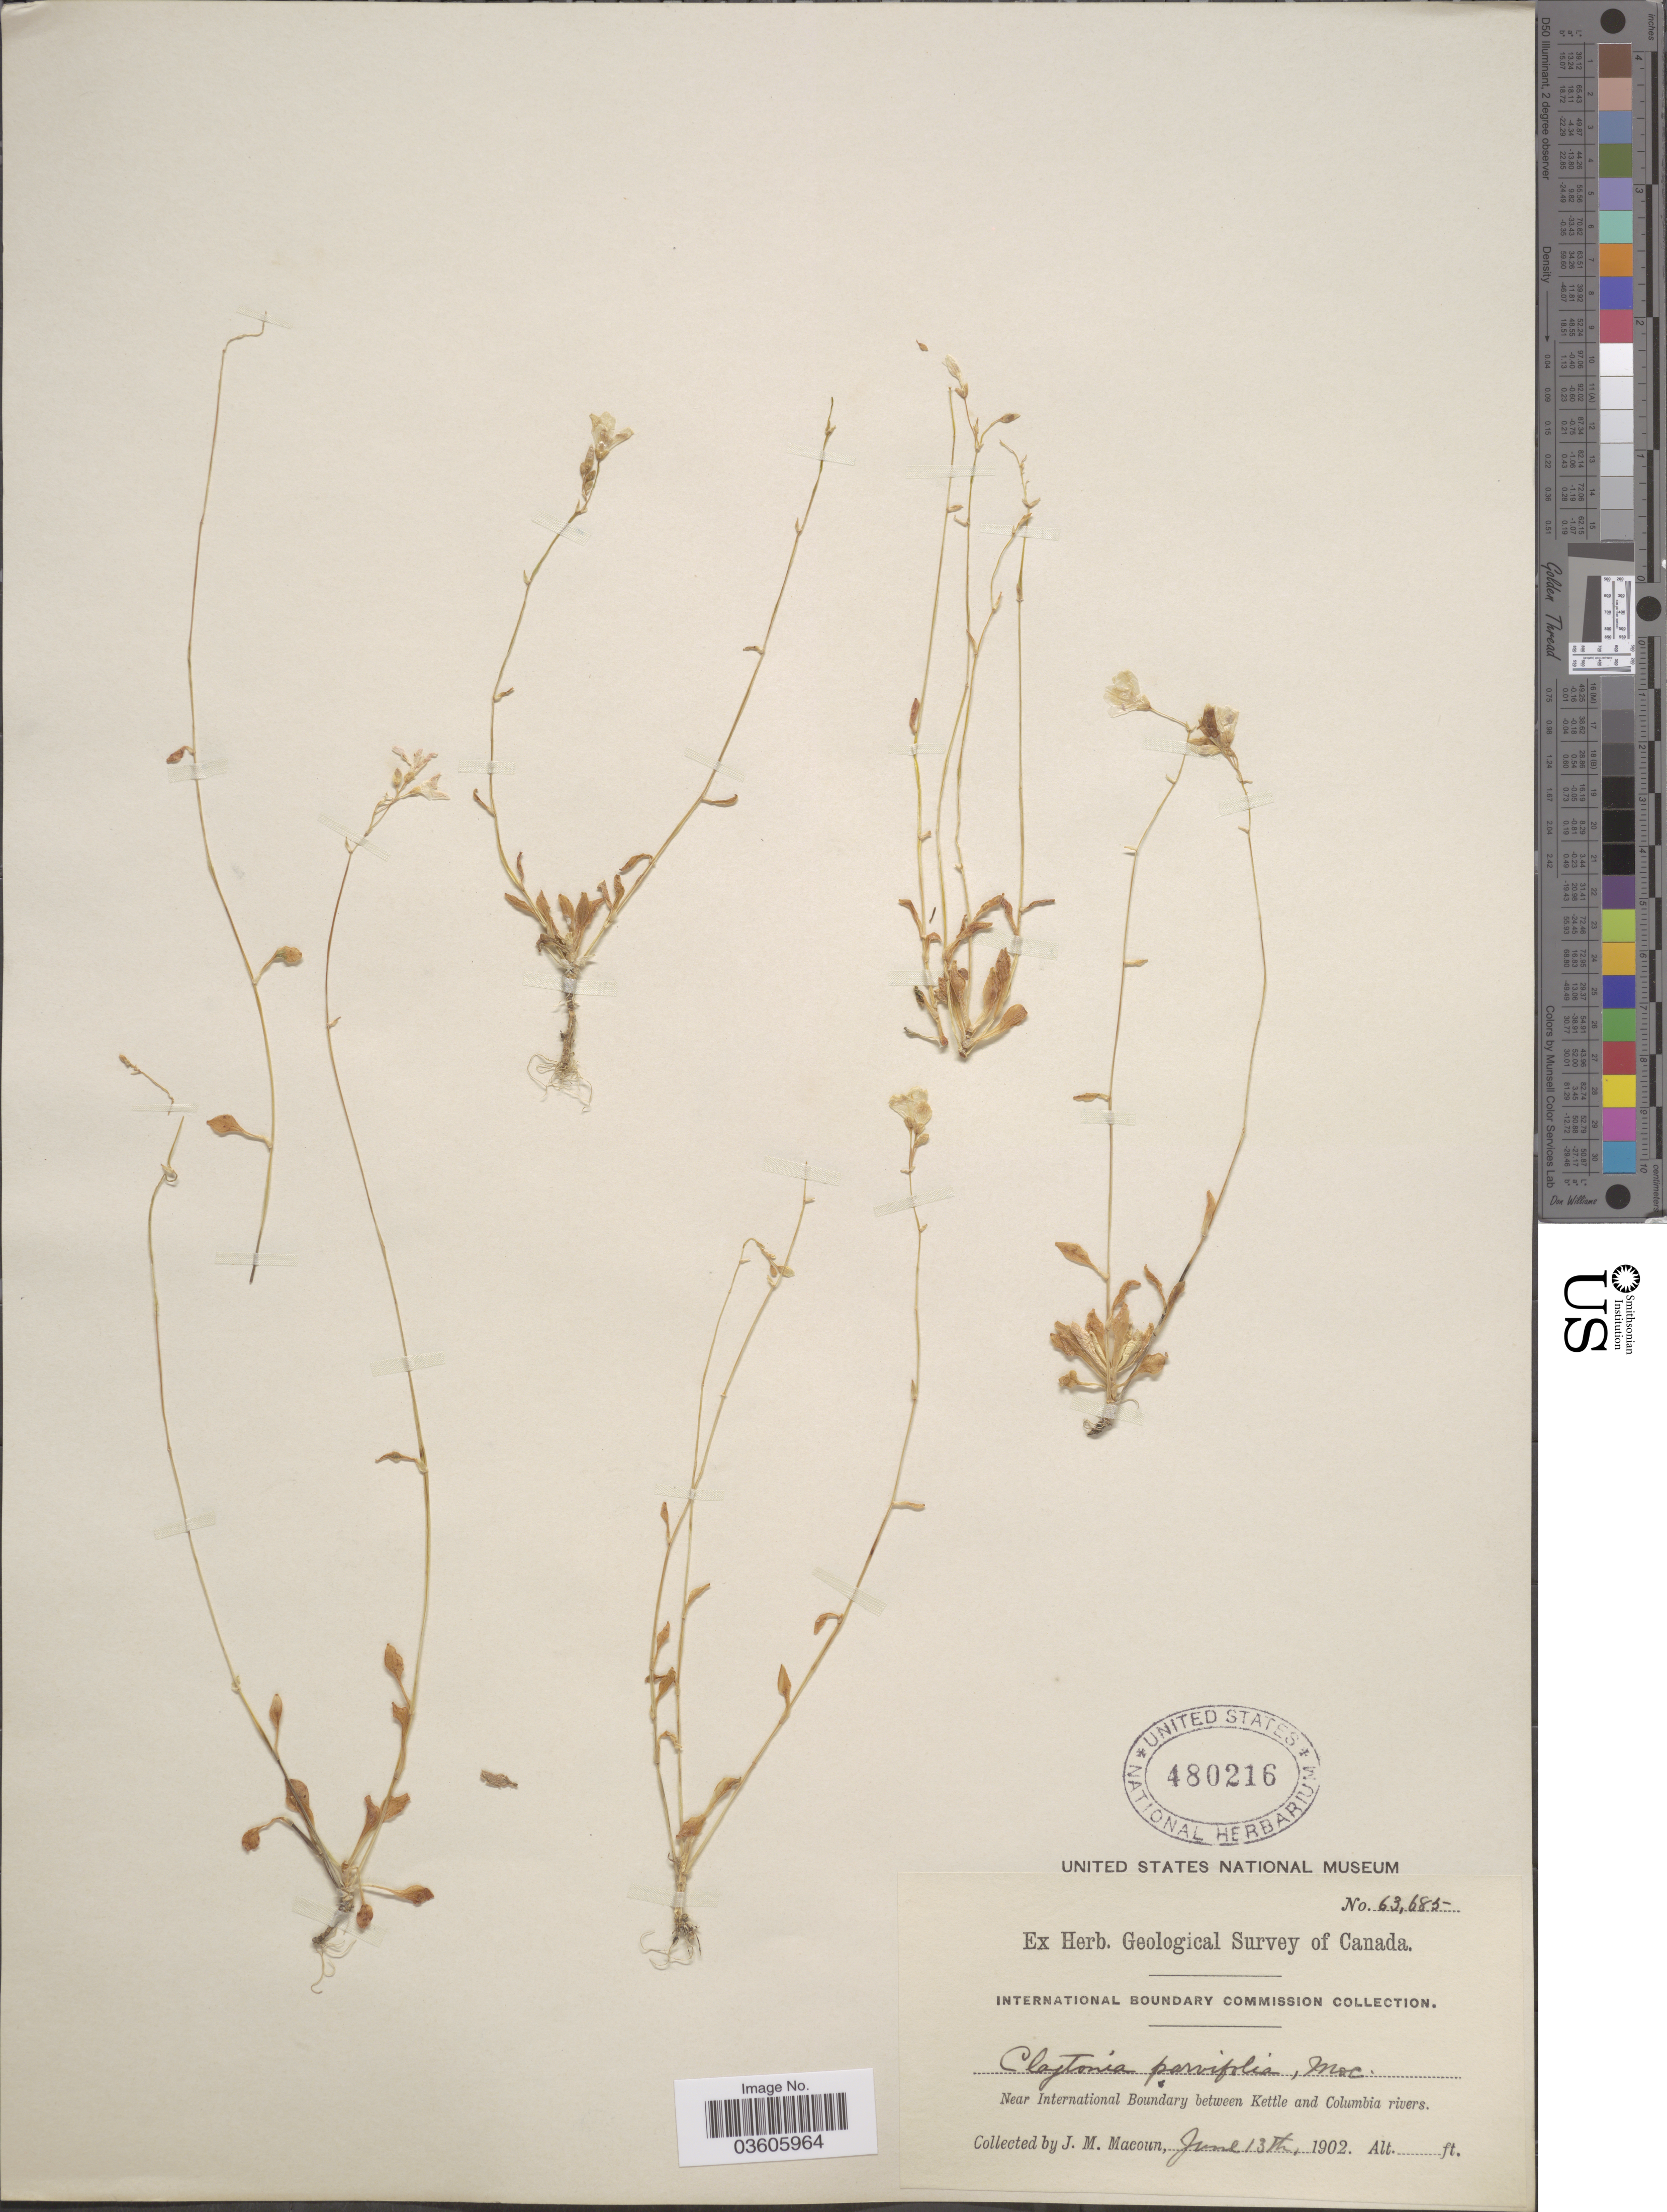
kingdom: Plantae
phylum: Tracheophyta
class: Magnoliopsida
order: Caryophyllales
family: Montiaceae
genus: Montia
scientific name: Montia parvifolia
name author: (Moc. ex DC.) Greene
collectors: J. M. Macoun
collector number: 63685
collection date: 1902-06-13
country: Canada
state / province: British Columbia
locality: Near International Boundary between Kettle and Columbia rivers.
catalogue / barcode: US 480216